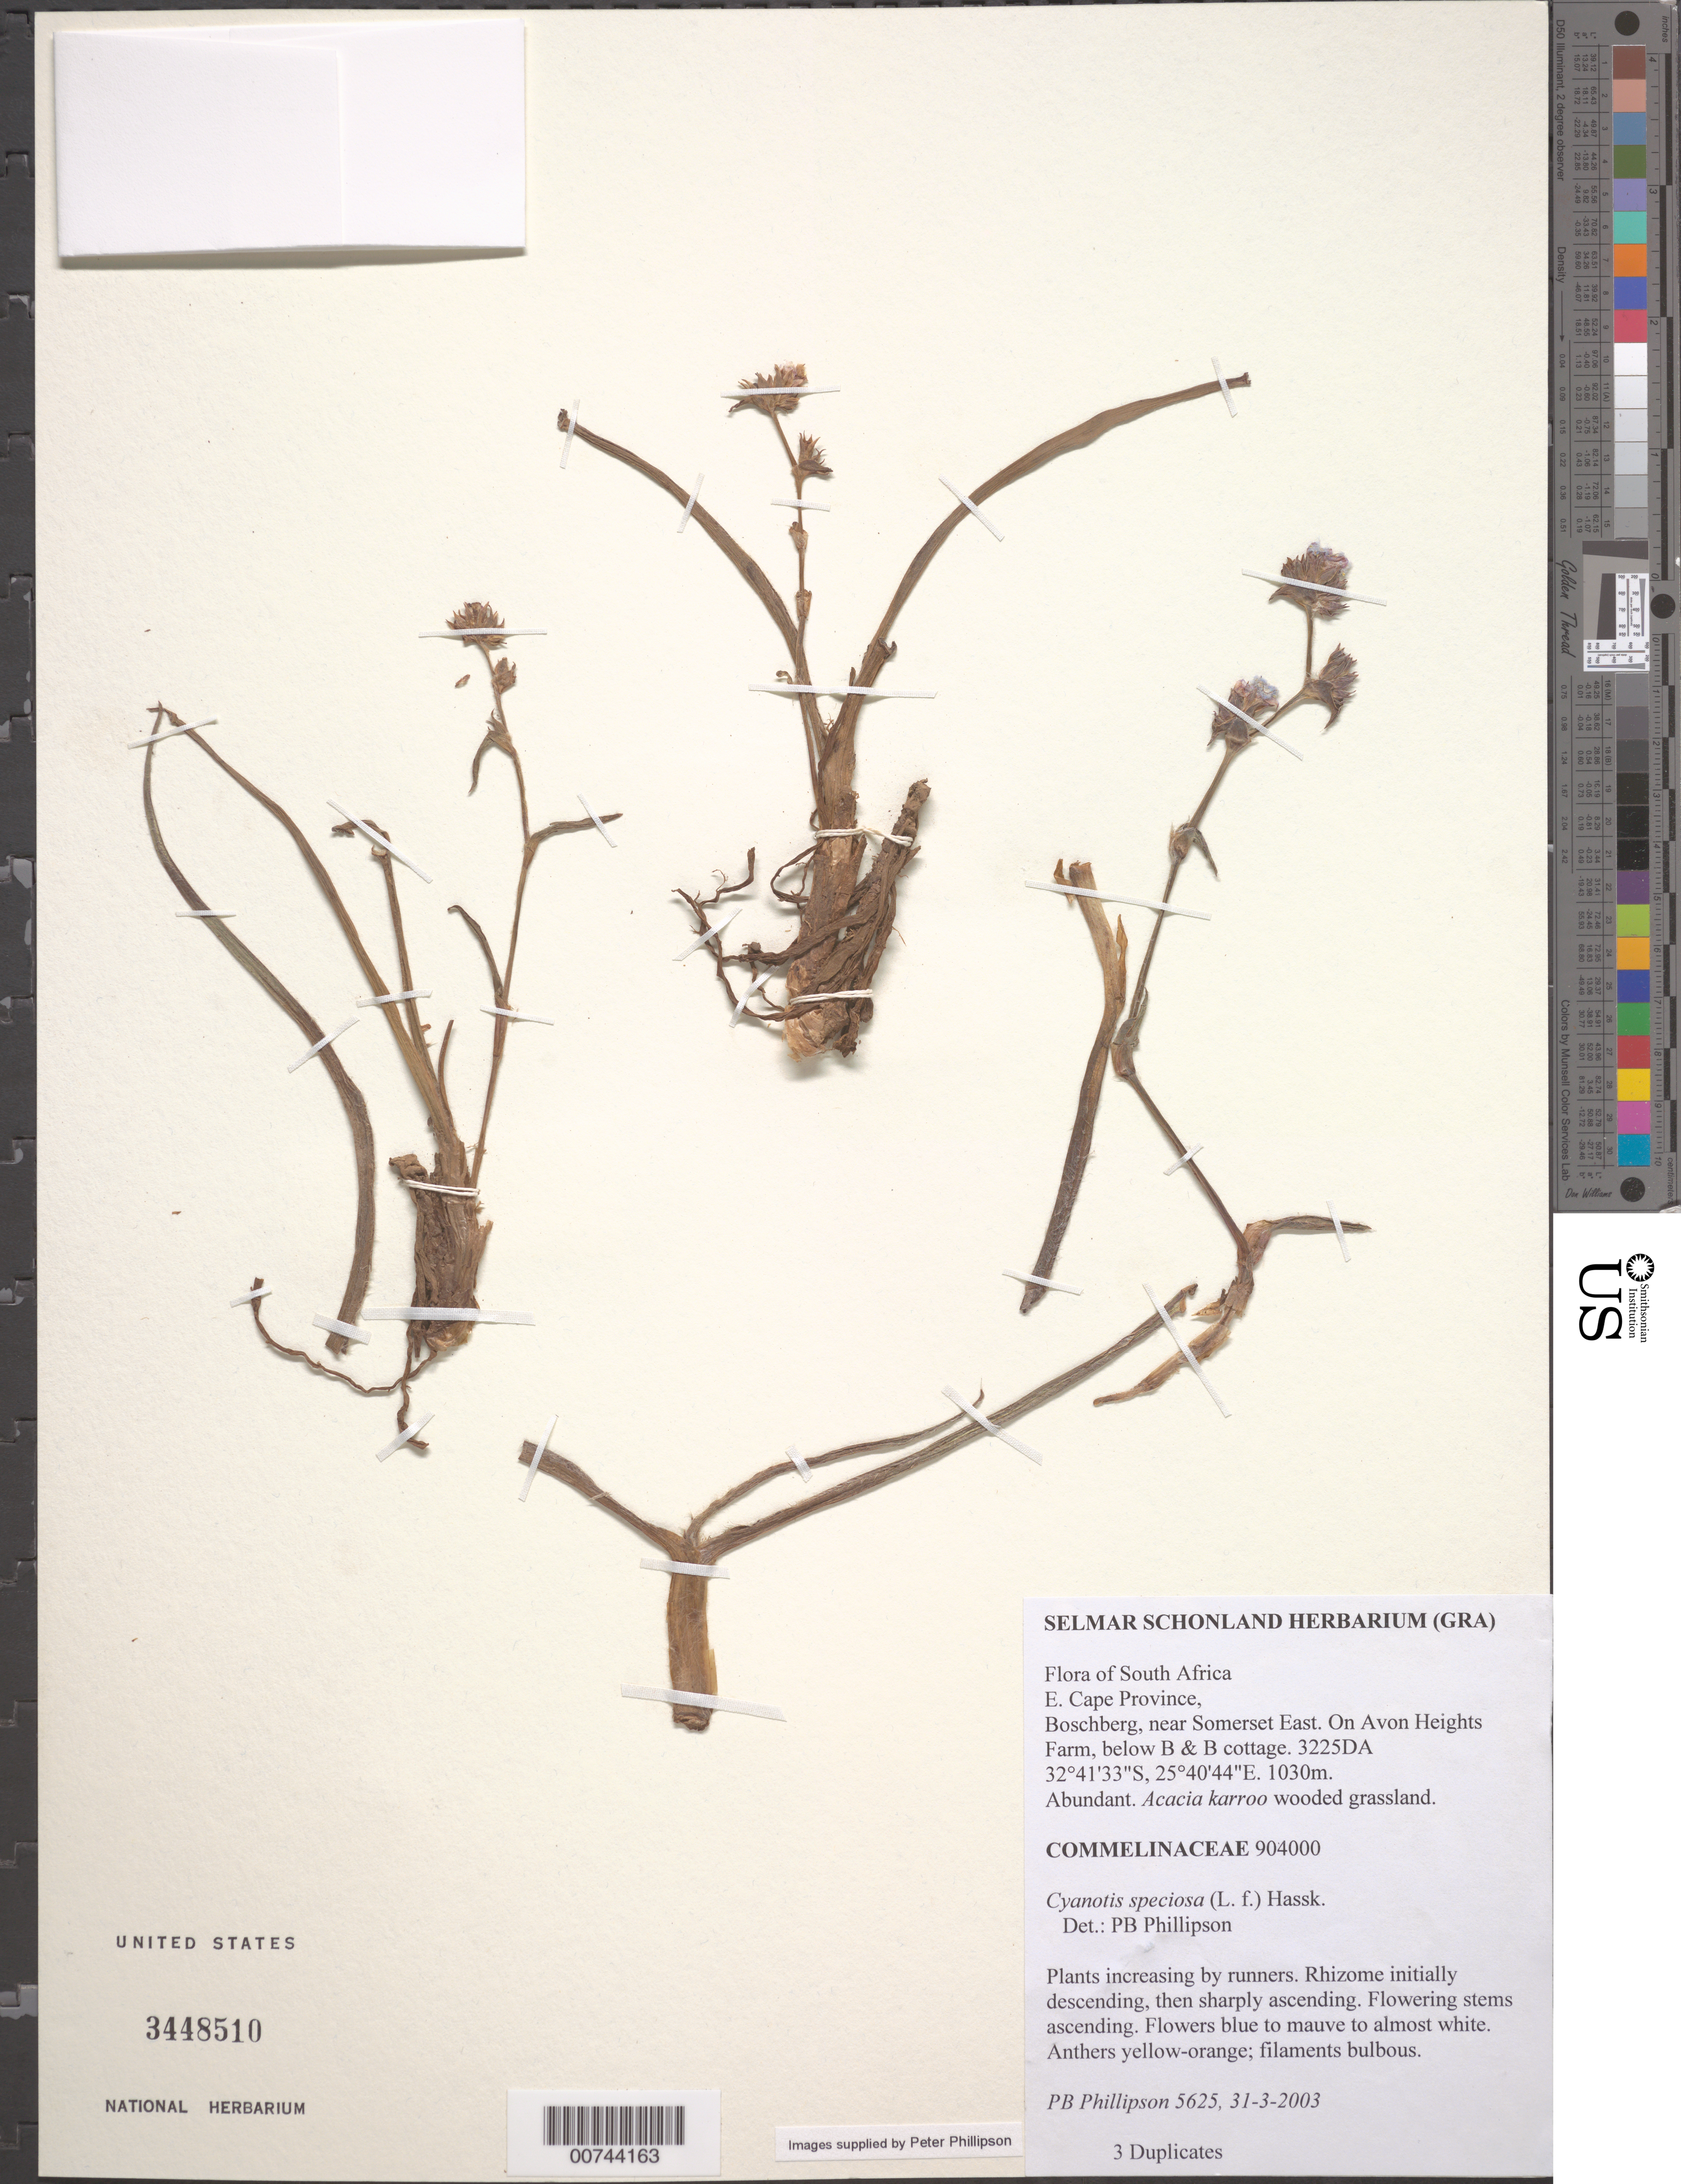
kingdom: Plantae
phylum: Tracheophyta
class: Liliopsida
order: Commelinales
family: Commelinaceae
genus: Cyanotis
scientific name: Cyanotis speciosa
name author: (L. f.) Hassk.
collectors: P. B. Phillipson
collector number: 5625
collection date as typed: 31 Mar 2003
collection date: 2003-03-31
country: South Africa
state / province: Eastern Cape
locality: Boschberg, near Somerset East. On Avon Height Farm, below B & B cottage.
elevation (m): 1030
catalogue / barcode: US 3448510